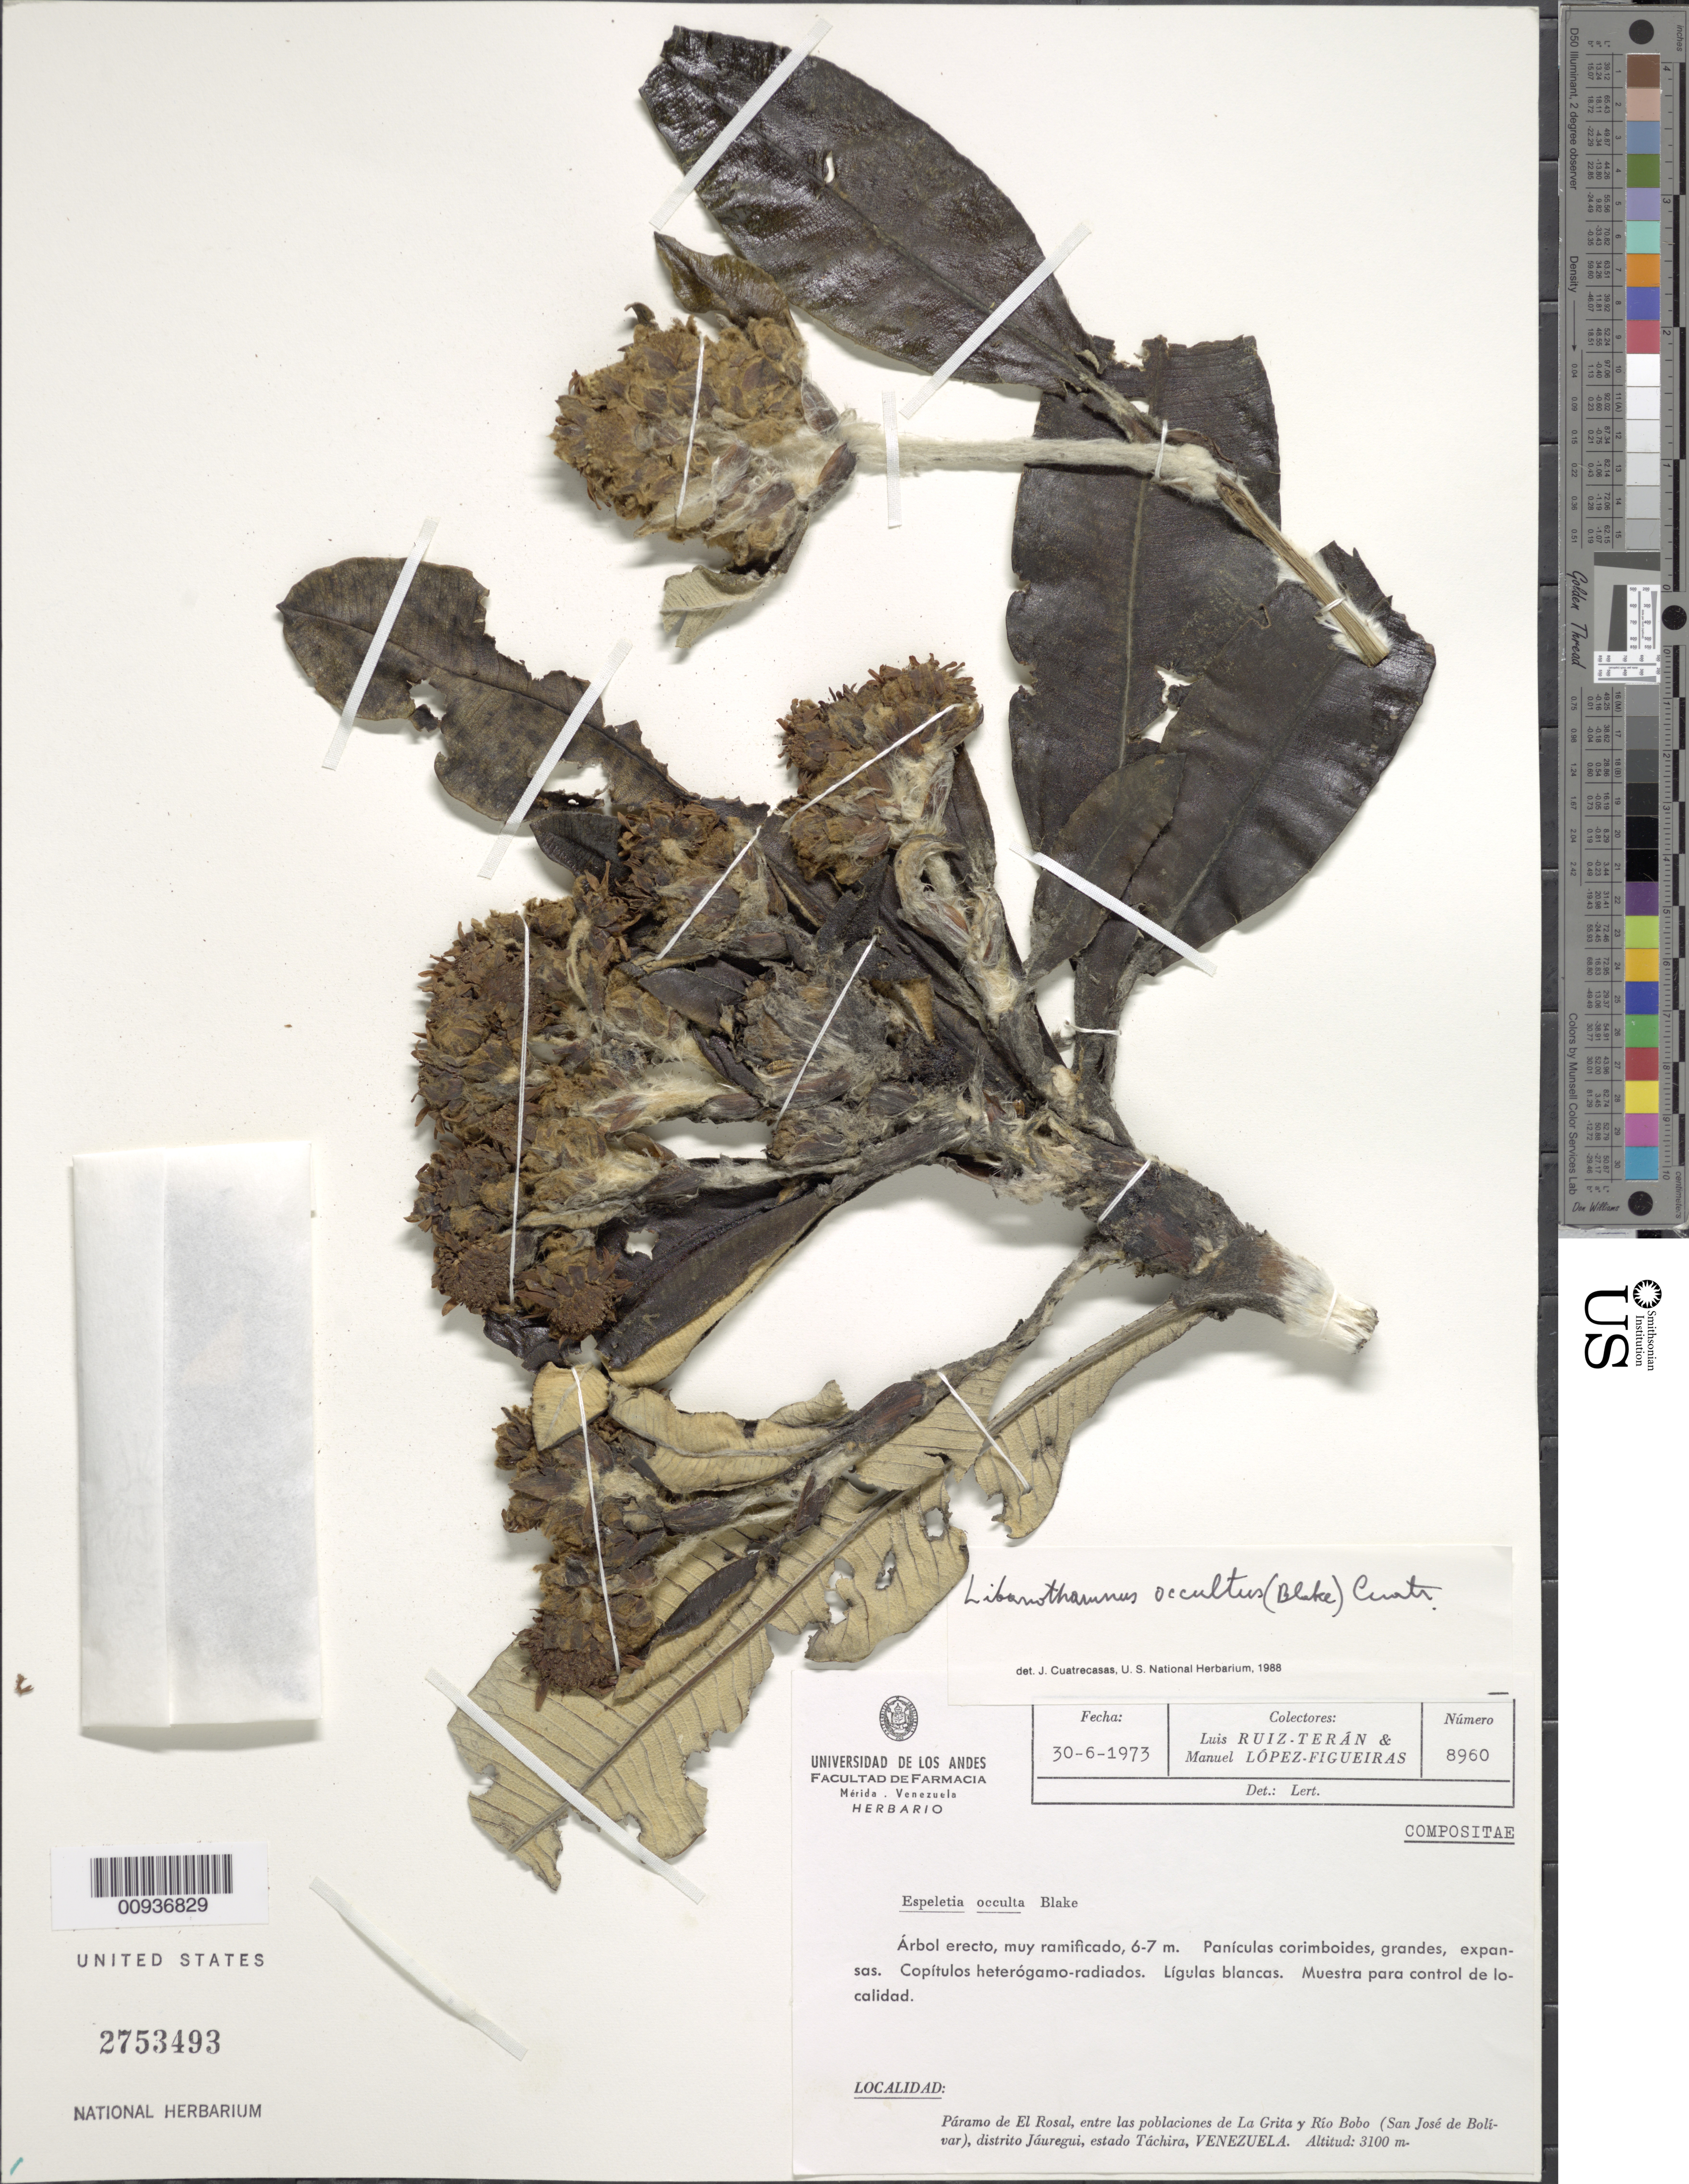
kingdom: Plantae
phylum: Tracheophyta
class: Magnoliopsida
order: Asterales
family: Asteraceae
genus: Libanothamnus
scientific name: Libanothamnus occultus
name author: (S.F. Blake) Cuatrec.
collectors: L. Teran & M. López Figueiras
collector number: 8960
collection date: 1973-06-30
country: Venezuela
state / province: Tachira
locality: Paramo de El Rosal, entre las poblaciones de La Grita y Rio Bobo (San Jose de Bolivar), distrito Jauegui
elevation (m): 3100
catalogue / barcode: US 2753493